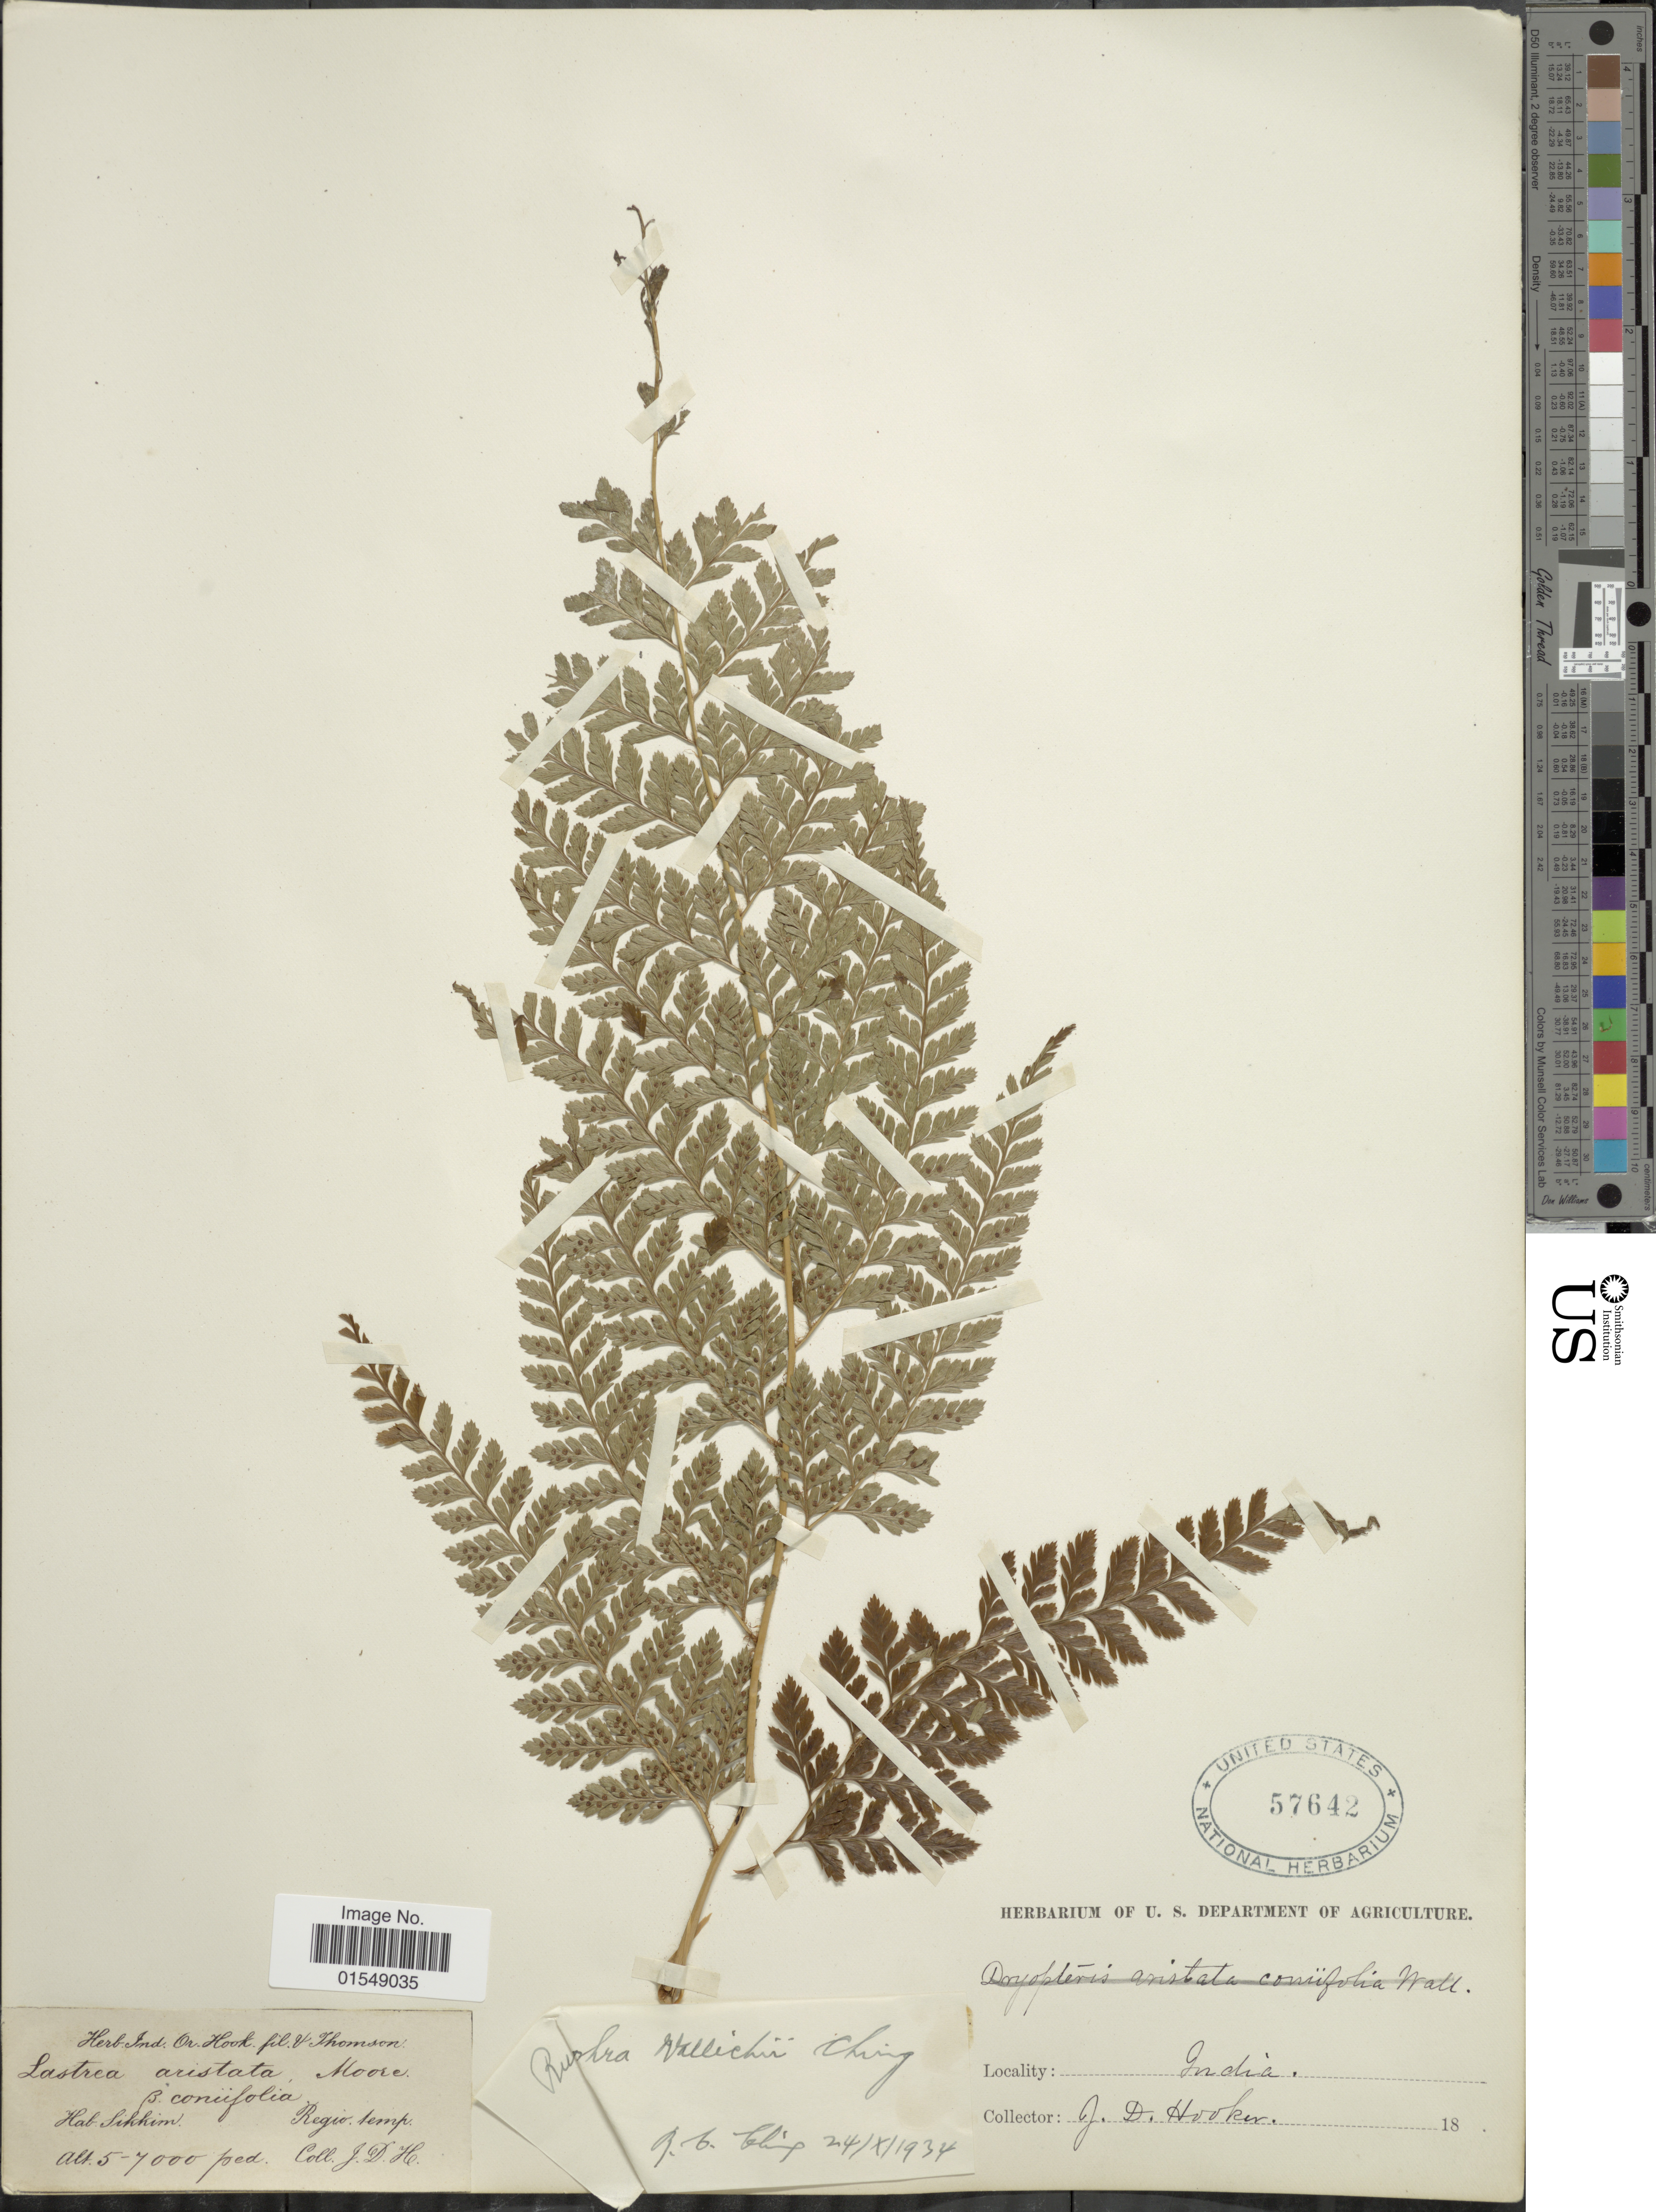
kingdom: Plantae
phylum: Tracheophyta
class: Polypodiopsida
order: Polypodiales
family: Dryopteridaceae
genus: Arachniodes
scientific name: Arachniodes coniifolia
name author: (T. Moore) Ching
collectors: J. D. Hooker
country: India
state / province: Sikkim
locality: Sikkim, India, Regio temp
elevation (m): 1524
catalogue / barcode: US 57642